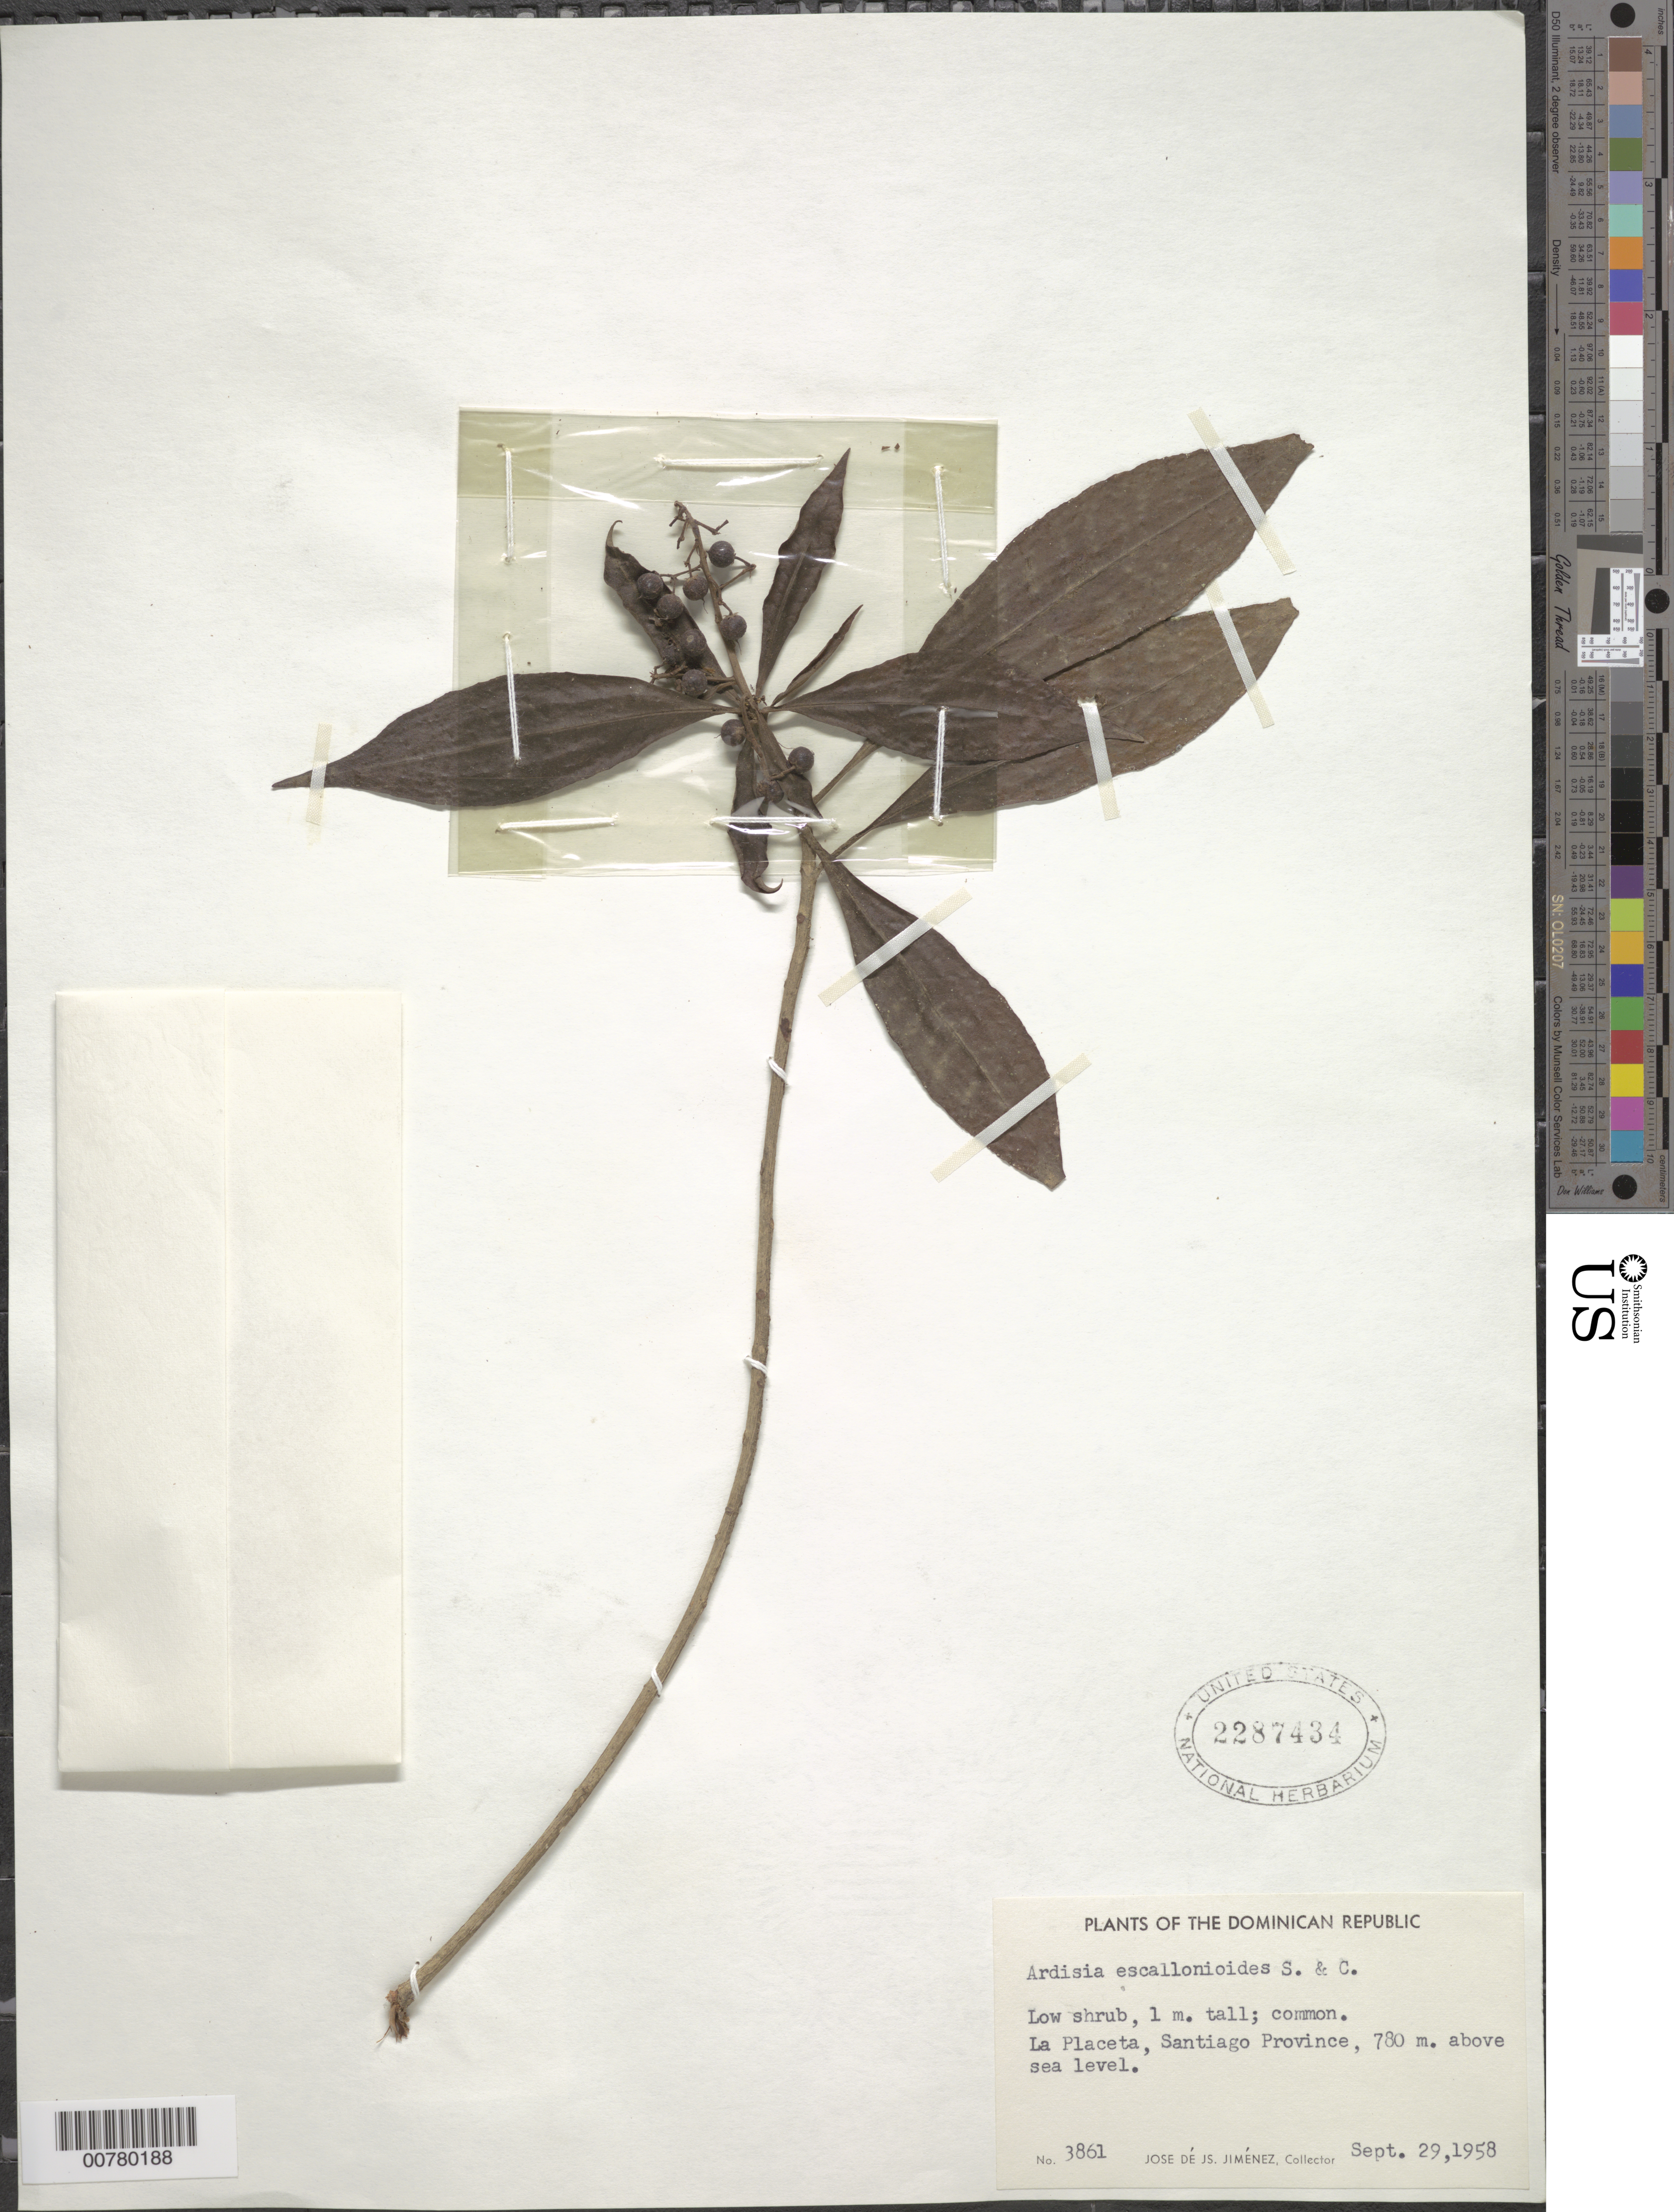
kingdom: Plantae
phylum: Tracheophyta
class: Magnoliopsida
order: Ericales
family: Primulaceae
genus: Ardisia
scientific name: Ardisia escallonioides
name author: Schltdl. & Cham.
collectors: J. J. Jiménez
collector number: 3861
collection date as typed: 29 Sep 1958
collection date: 1958-09-29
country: Dominican Republic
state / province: Santiago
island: Hispaniola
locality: La Placeta.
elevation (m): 780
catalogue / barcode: US 2287434